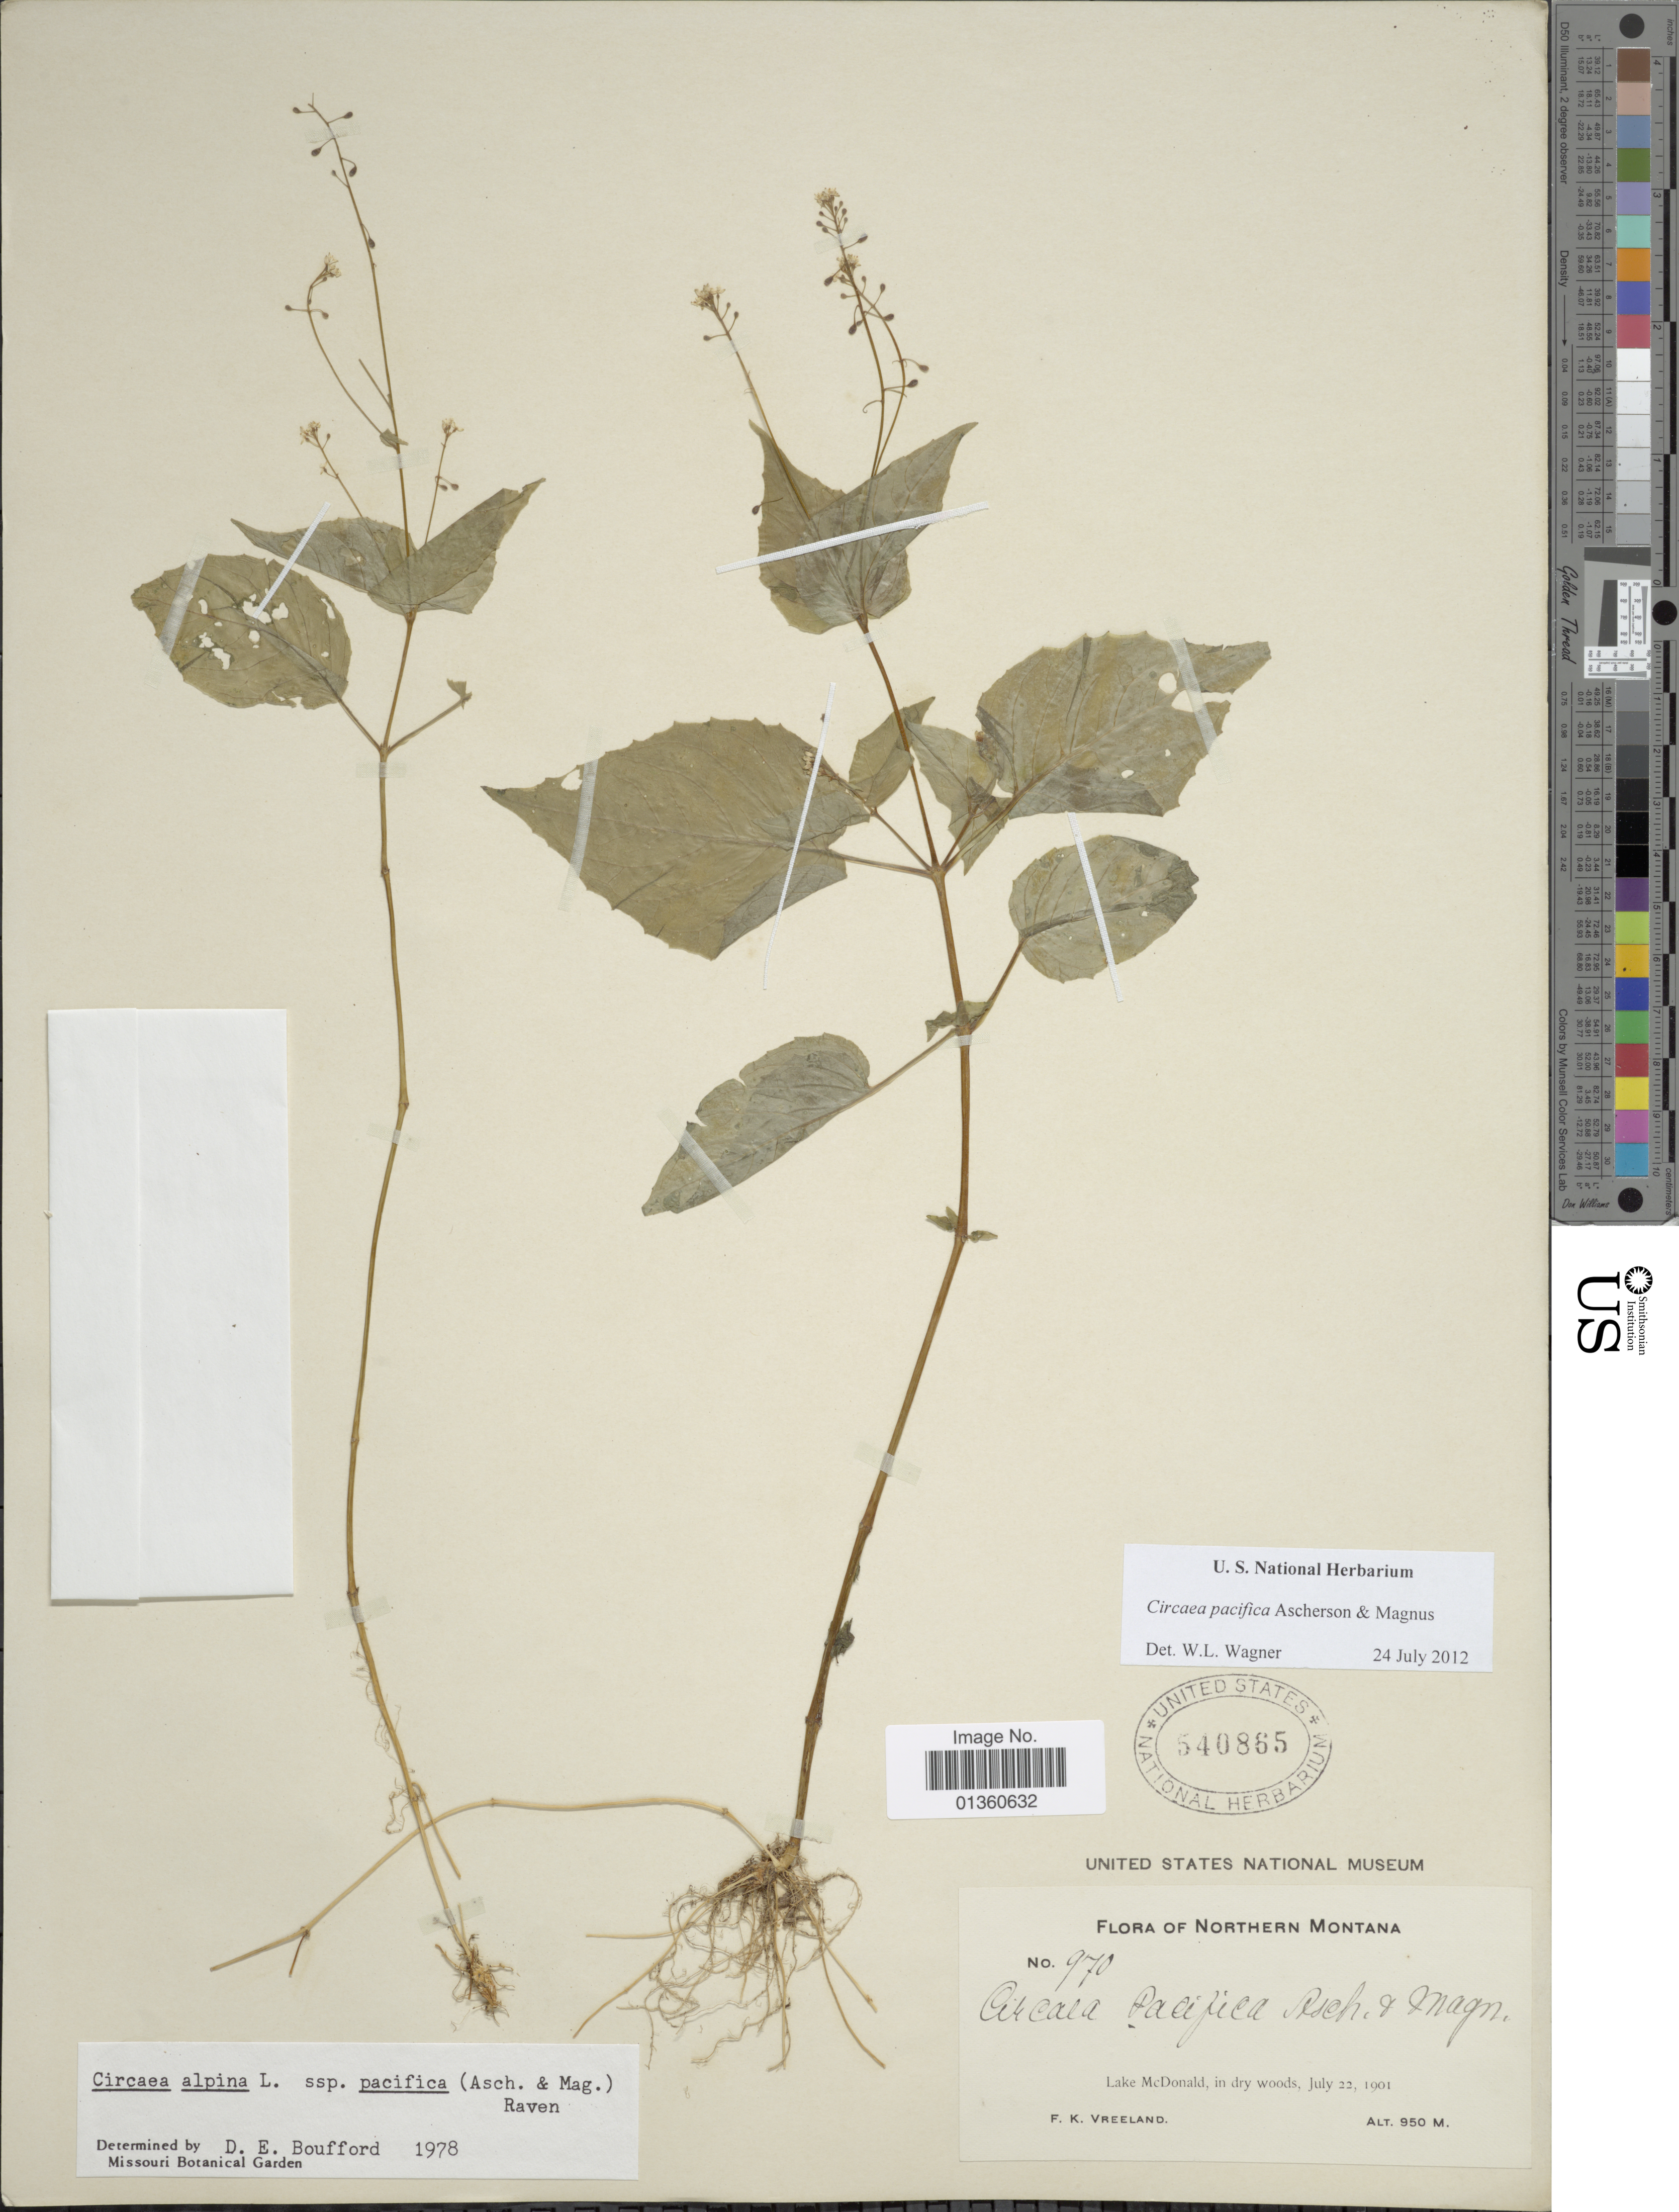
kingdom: Plantae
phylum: Tracheophyta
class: Magnoliopsida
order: Myrtales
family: Onagraceae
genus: Circaea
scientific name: Circaea pacifica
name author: Asch. & Magnus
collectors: F. Vreeland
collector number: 970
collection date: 1901-07-22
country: United States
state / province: Montana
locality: Northern Montana. Lake McDonald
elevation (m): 950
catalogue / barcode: US 540865